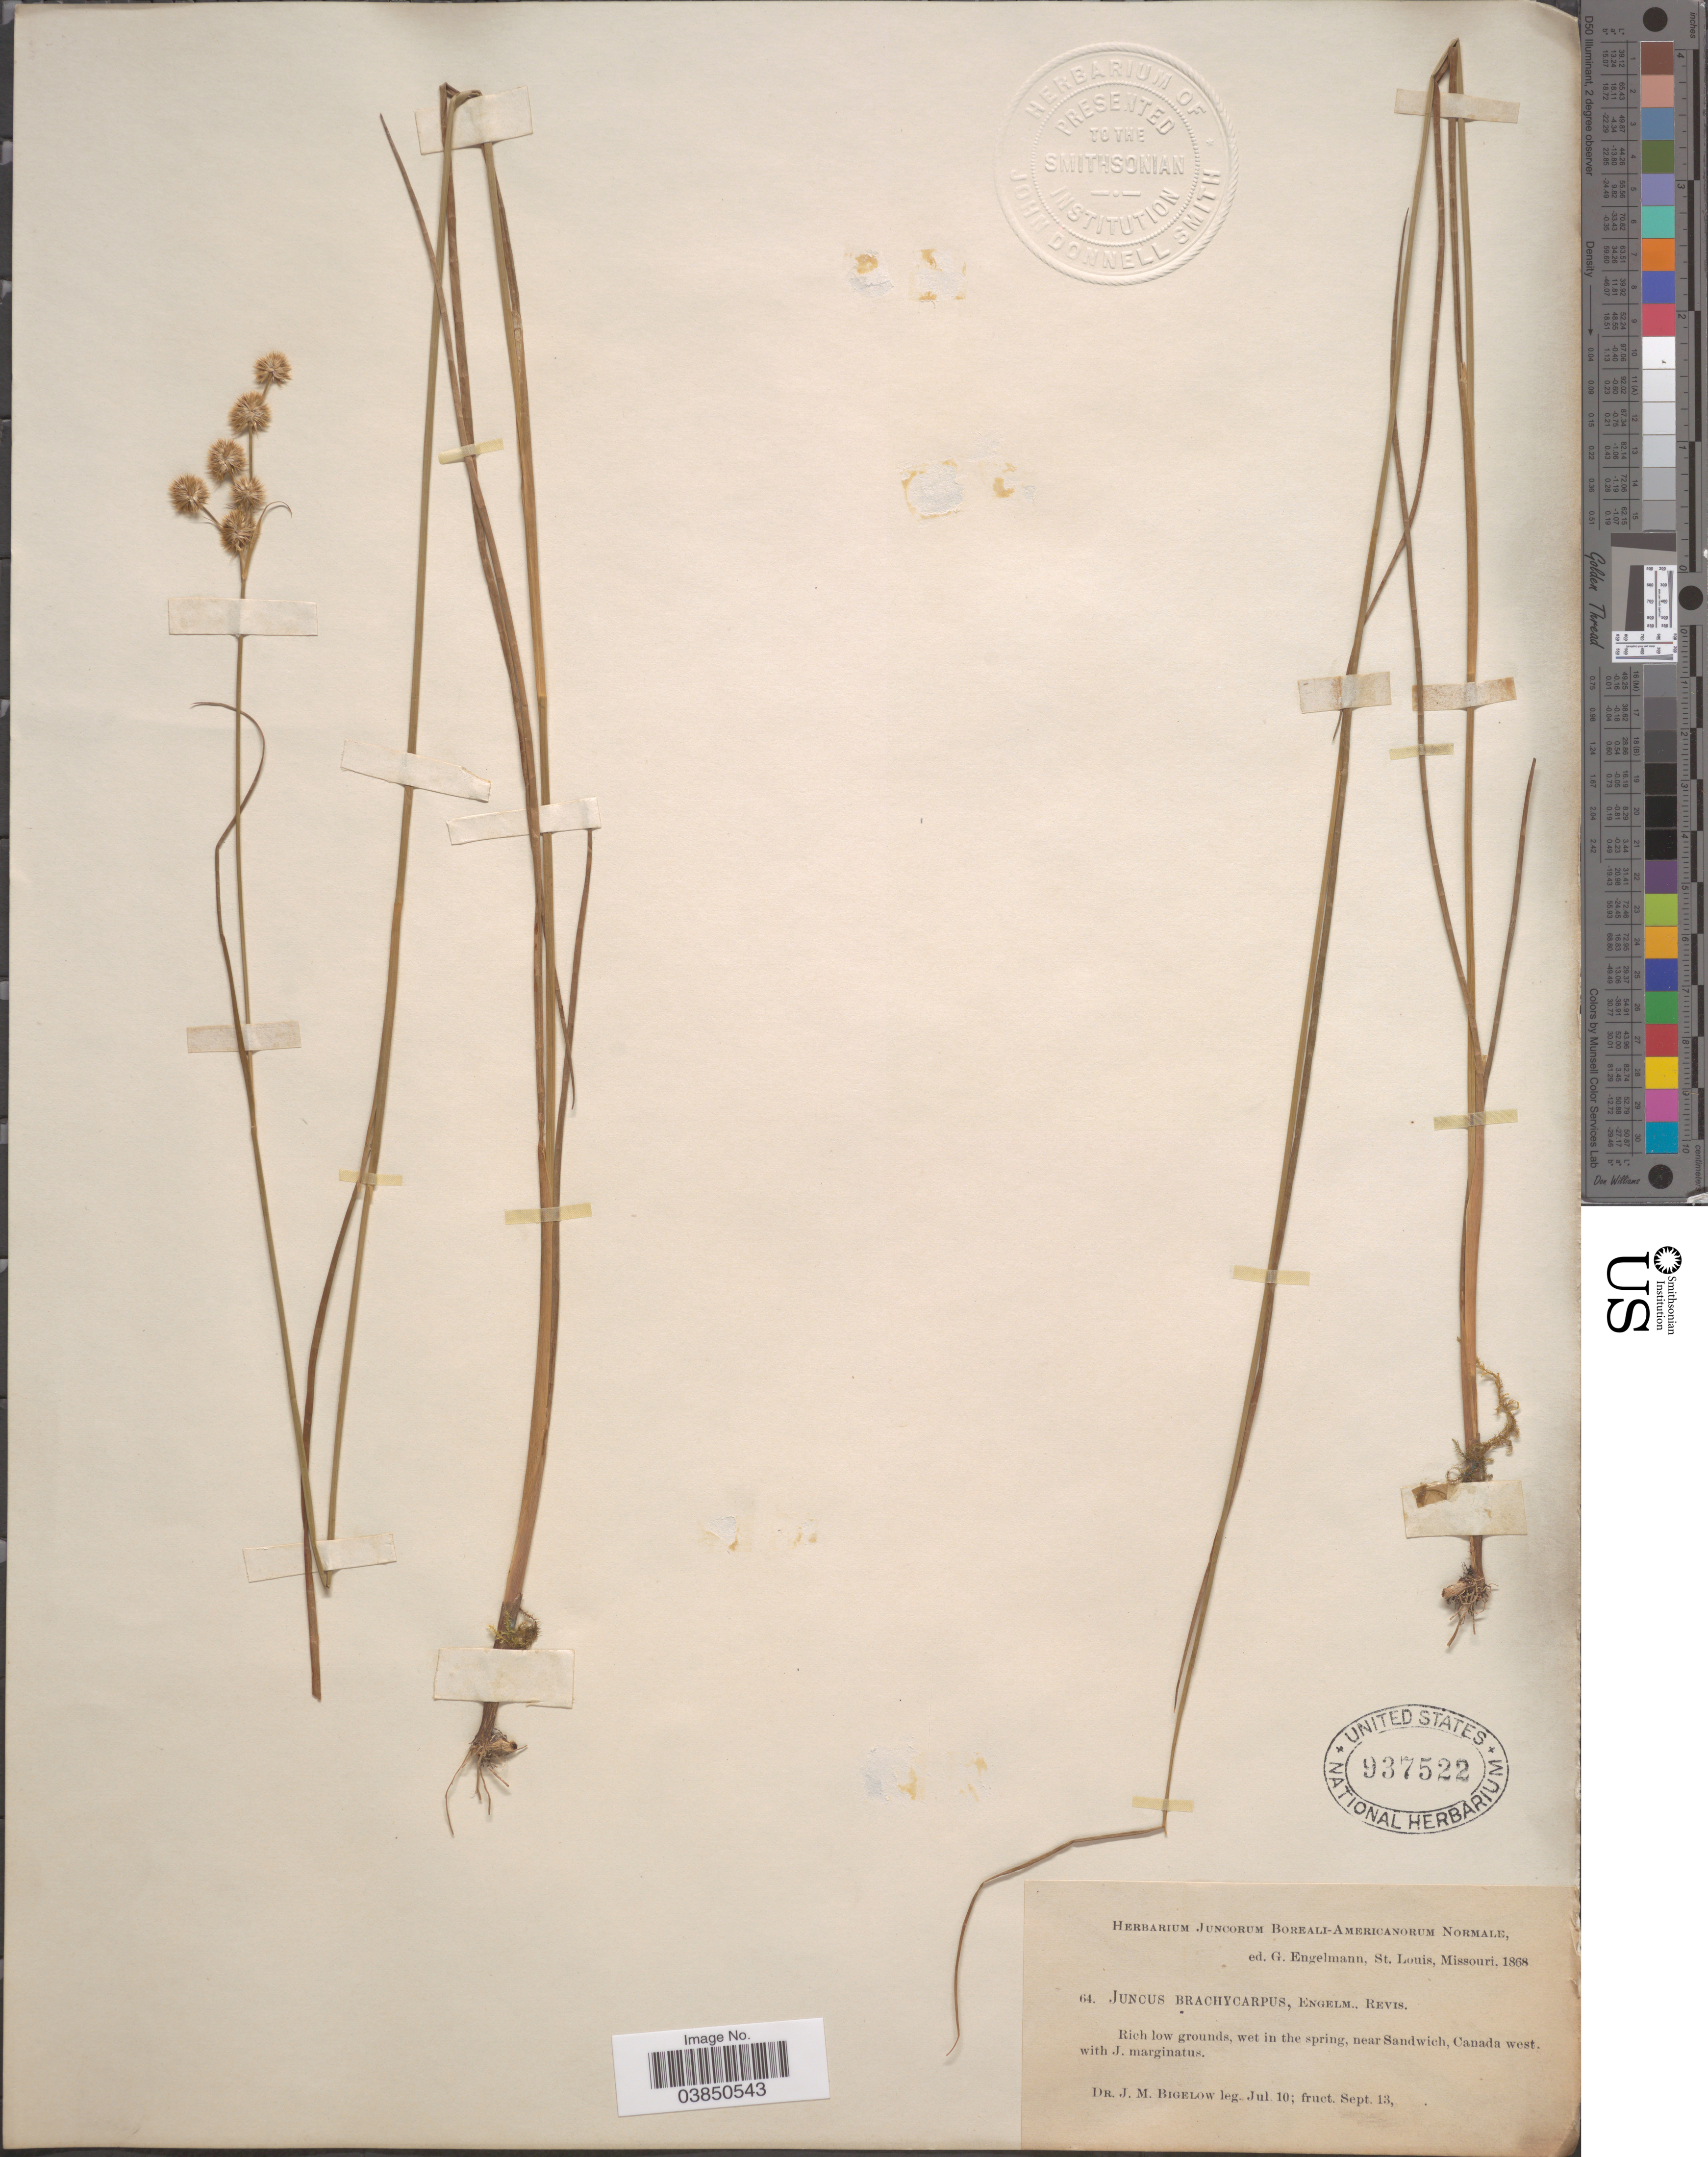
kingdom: Plantae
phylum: Tracheophyta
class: Liliopsida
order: Poales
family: Juncaceae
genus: Juncus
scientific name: Juncus brachycarpus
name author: Engelm.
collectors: J. M. Bigelow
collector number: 64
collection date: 1868-07-10/1868-09-13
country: Canada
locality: Near Sandwich, Canada west.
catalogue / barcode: US 937522